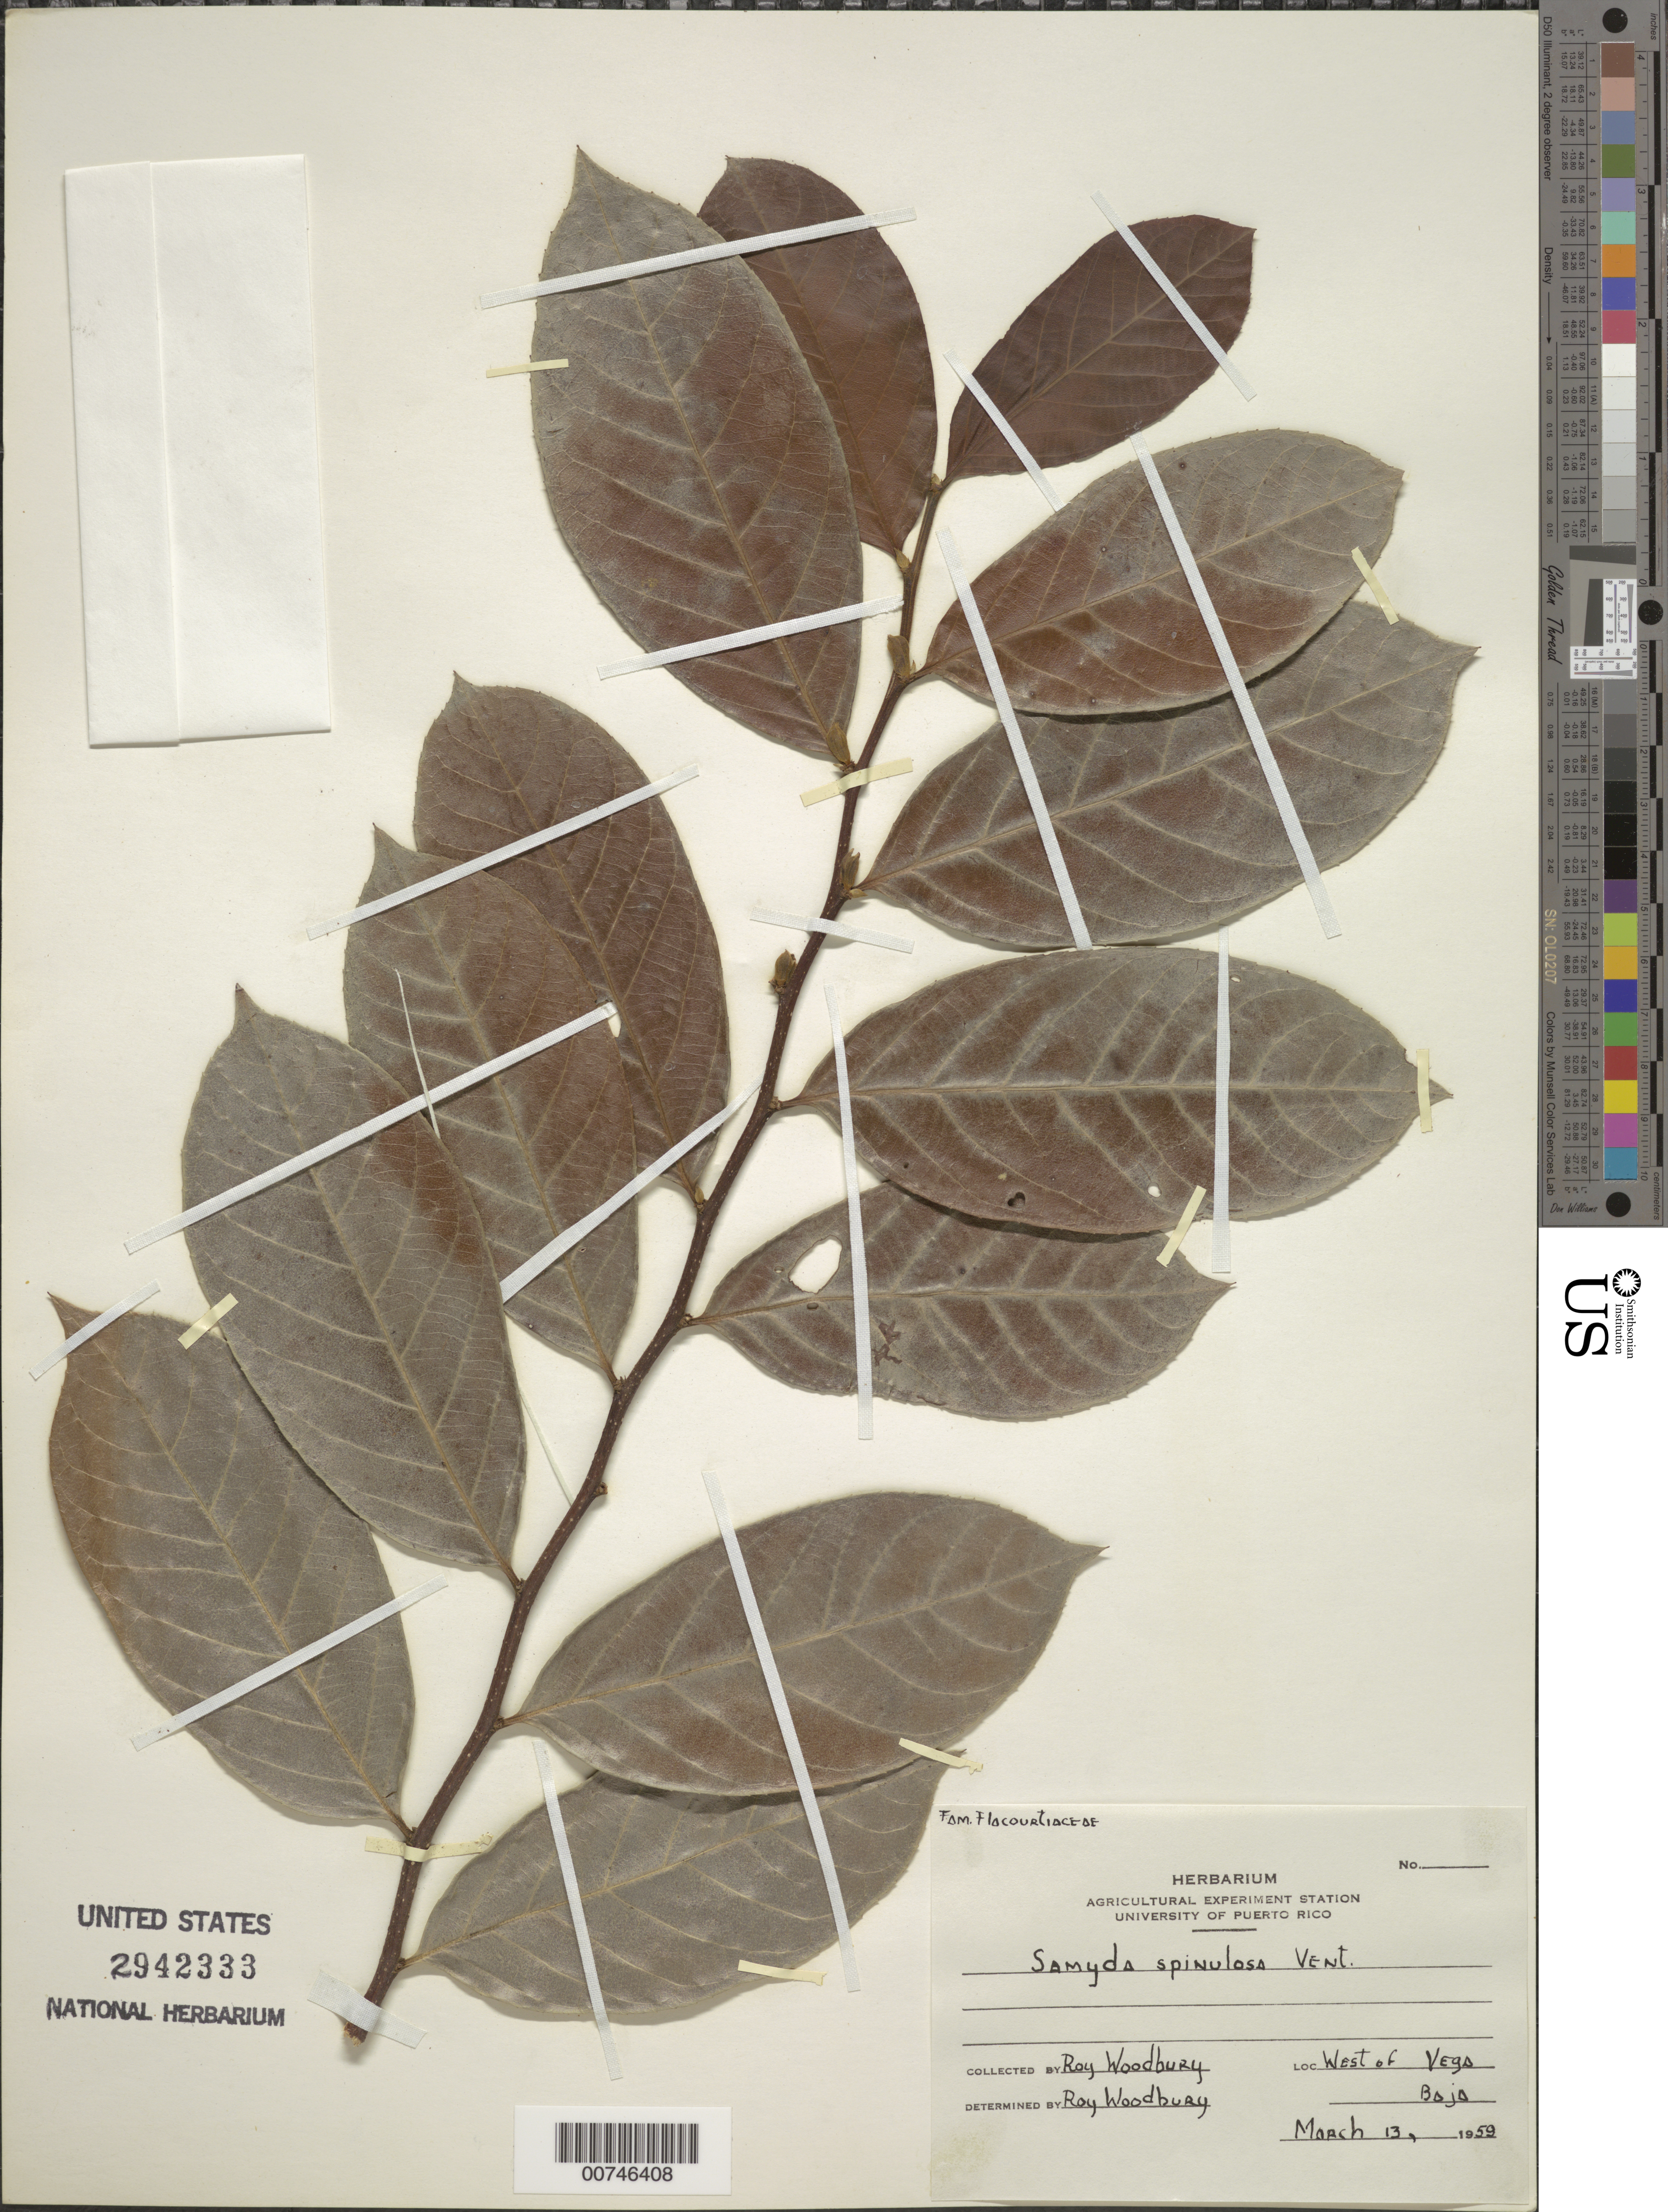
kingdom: Plantae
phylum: Tracheophyta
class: Magnoliopsida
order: Malpighiales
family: Salicaceae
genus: Casearia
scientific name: Casearia spinulosa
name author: (Vent.) T. Samar. & M.H. Alford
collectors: R. O. Woodbury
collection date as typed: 13 Mar 1959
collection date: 1959-03-13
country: Puerto Rico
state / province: Vega Baja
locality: West of Vega Baja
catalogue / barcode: US 2942333